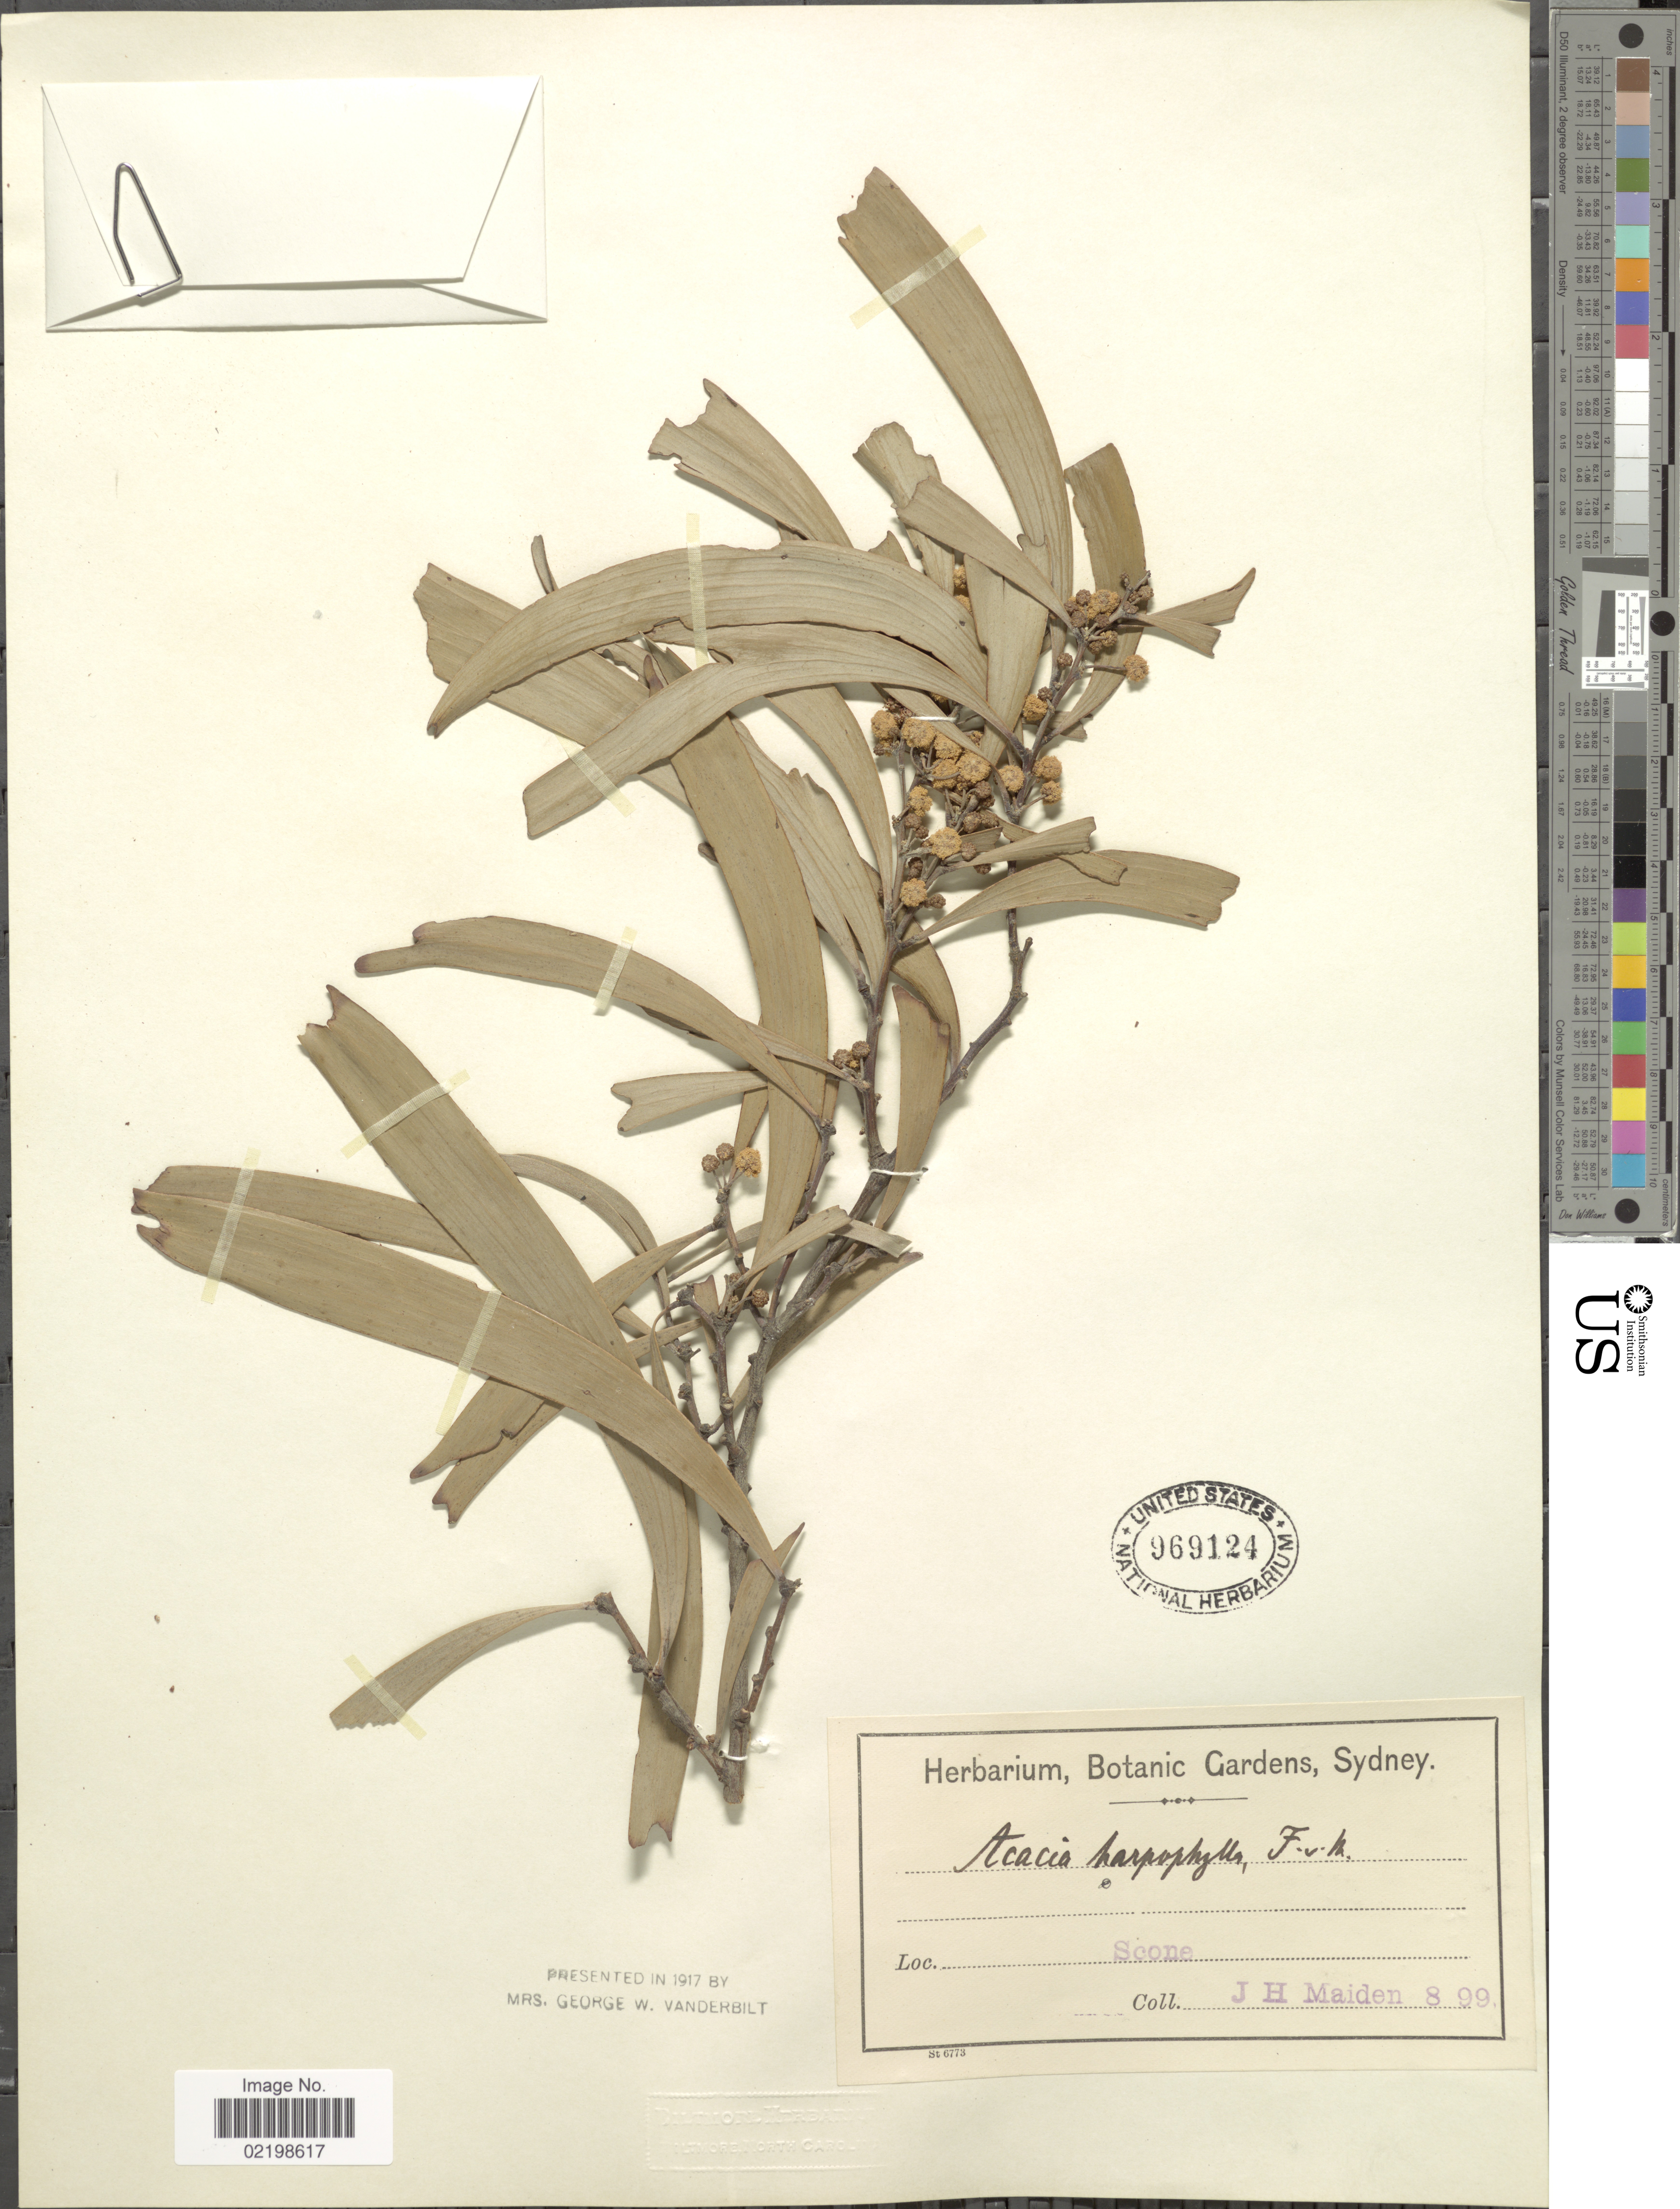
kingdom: Plantae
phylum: Tracheophyta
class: Magnoliopsida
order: Fabales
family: Fabaceae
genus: Acacia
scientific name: Acacia harpophylla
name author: F. Muell. ex Benth.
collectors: J. Maiden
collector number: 8 99?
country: Australia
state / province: New South Wales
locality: Scone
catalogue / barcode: US 969124